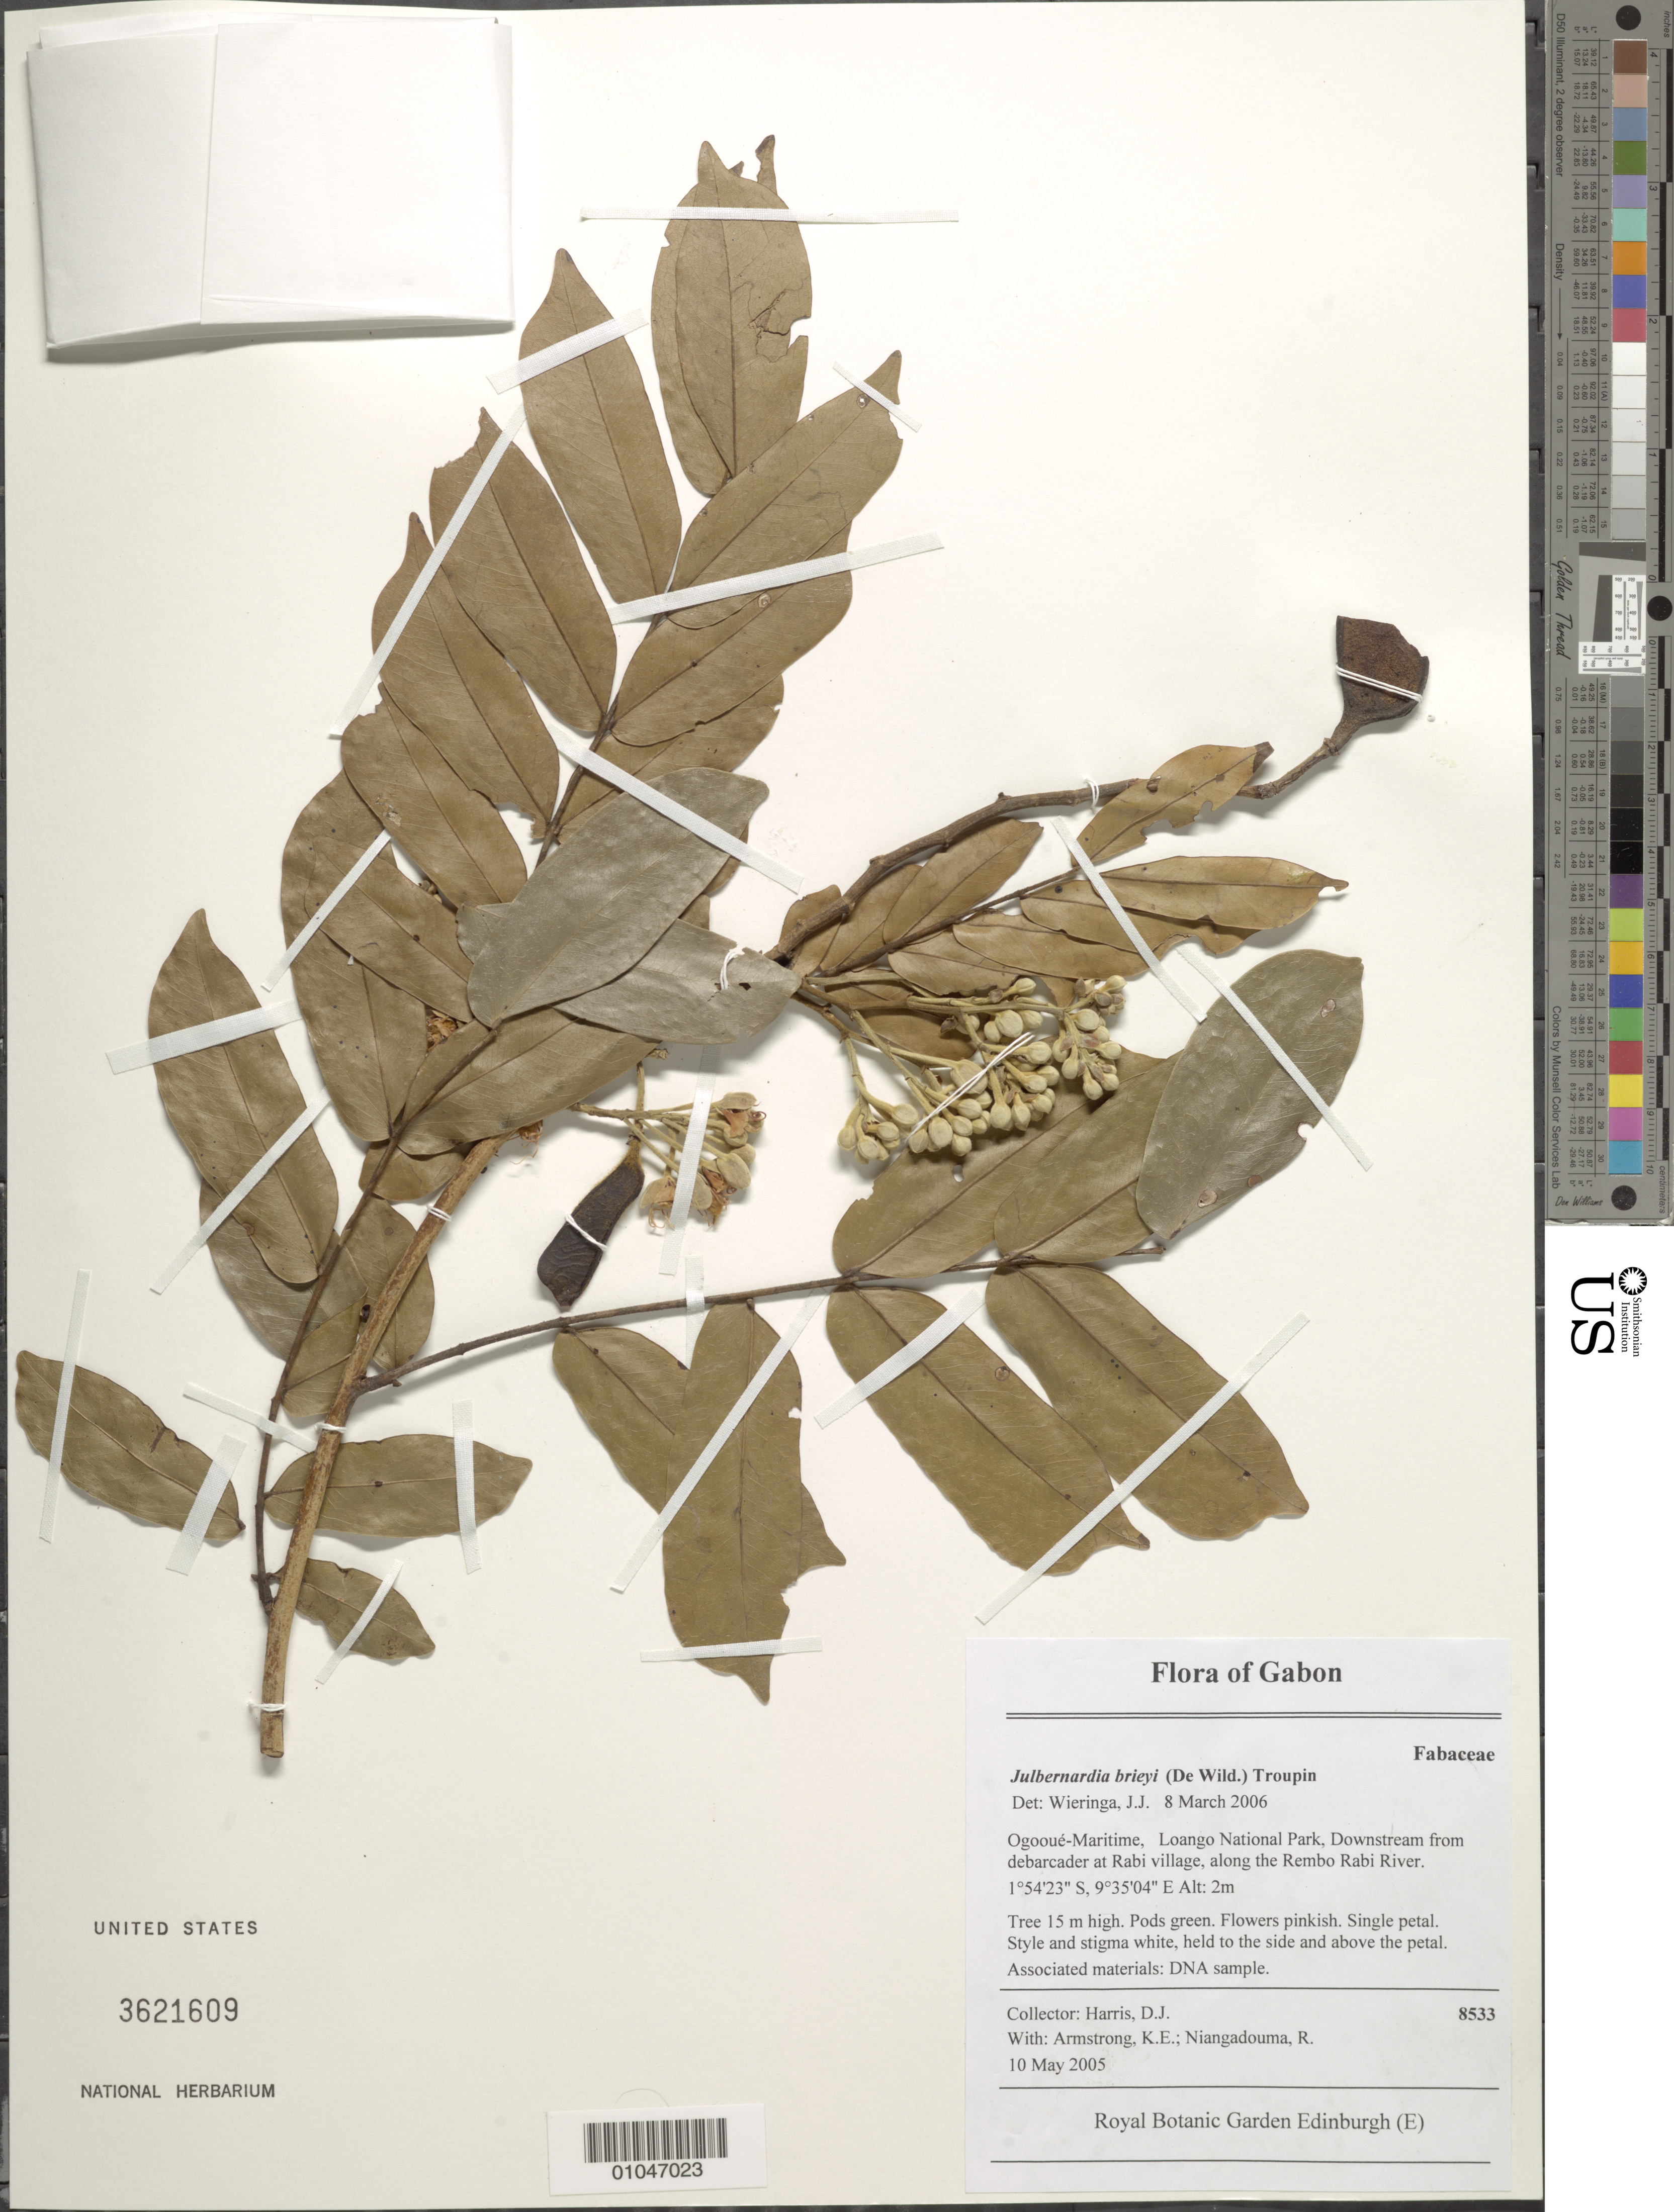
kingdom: Plantae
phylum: Tracheophyta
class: Magnoliopsida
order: Fabales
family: Fabaceae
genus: Julbernardia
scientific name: Julbernardia brieyi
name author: (De Wild.) Troupin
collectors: D. J. Harris, K. Armstrong & R. Niangadouma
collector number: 8533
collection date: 2005-05-10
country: Gabon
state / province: Ogooué-maritime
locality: Loango National Park, Downstream from debarcadar at Rabi village, along the Rembo Rabi River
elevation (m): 2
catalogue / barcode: US 3621609